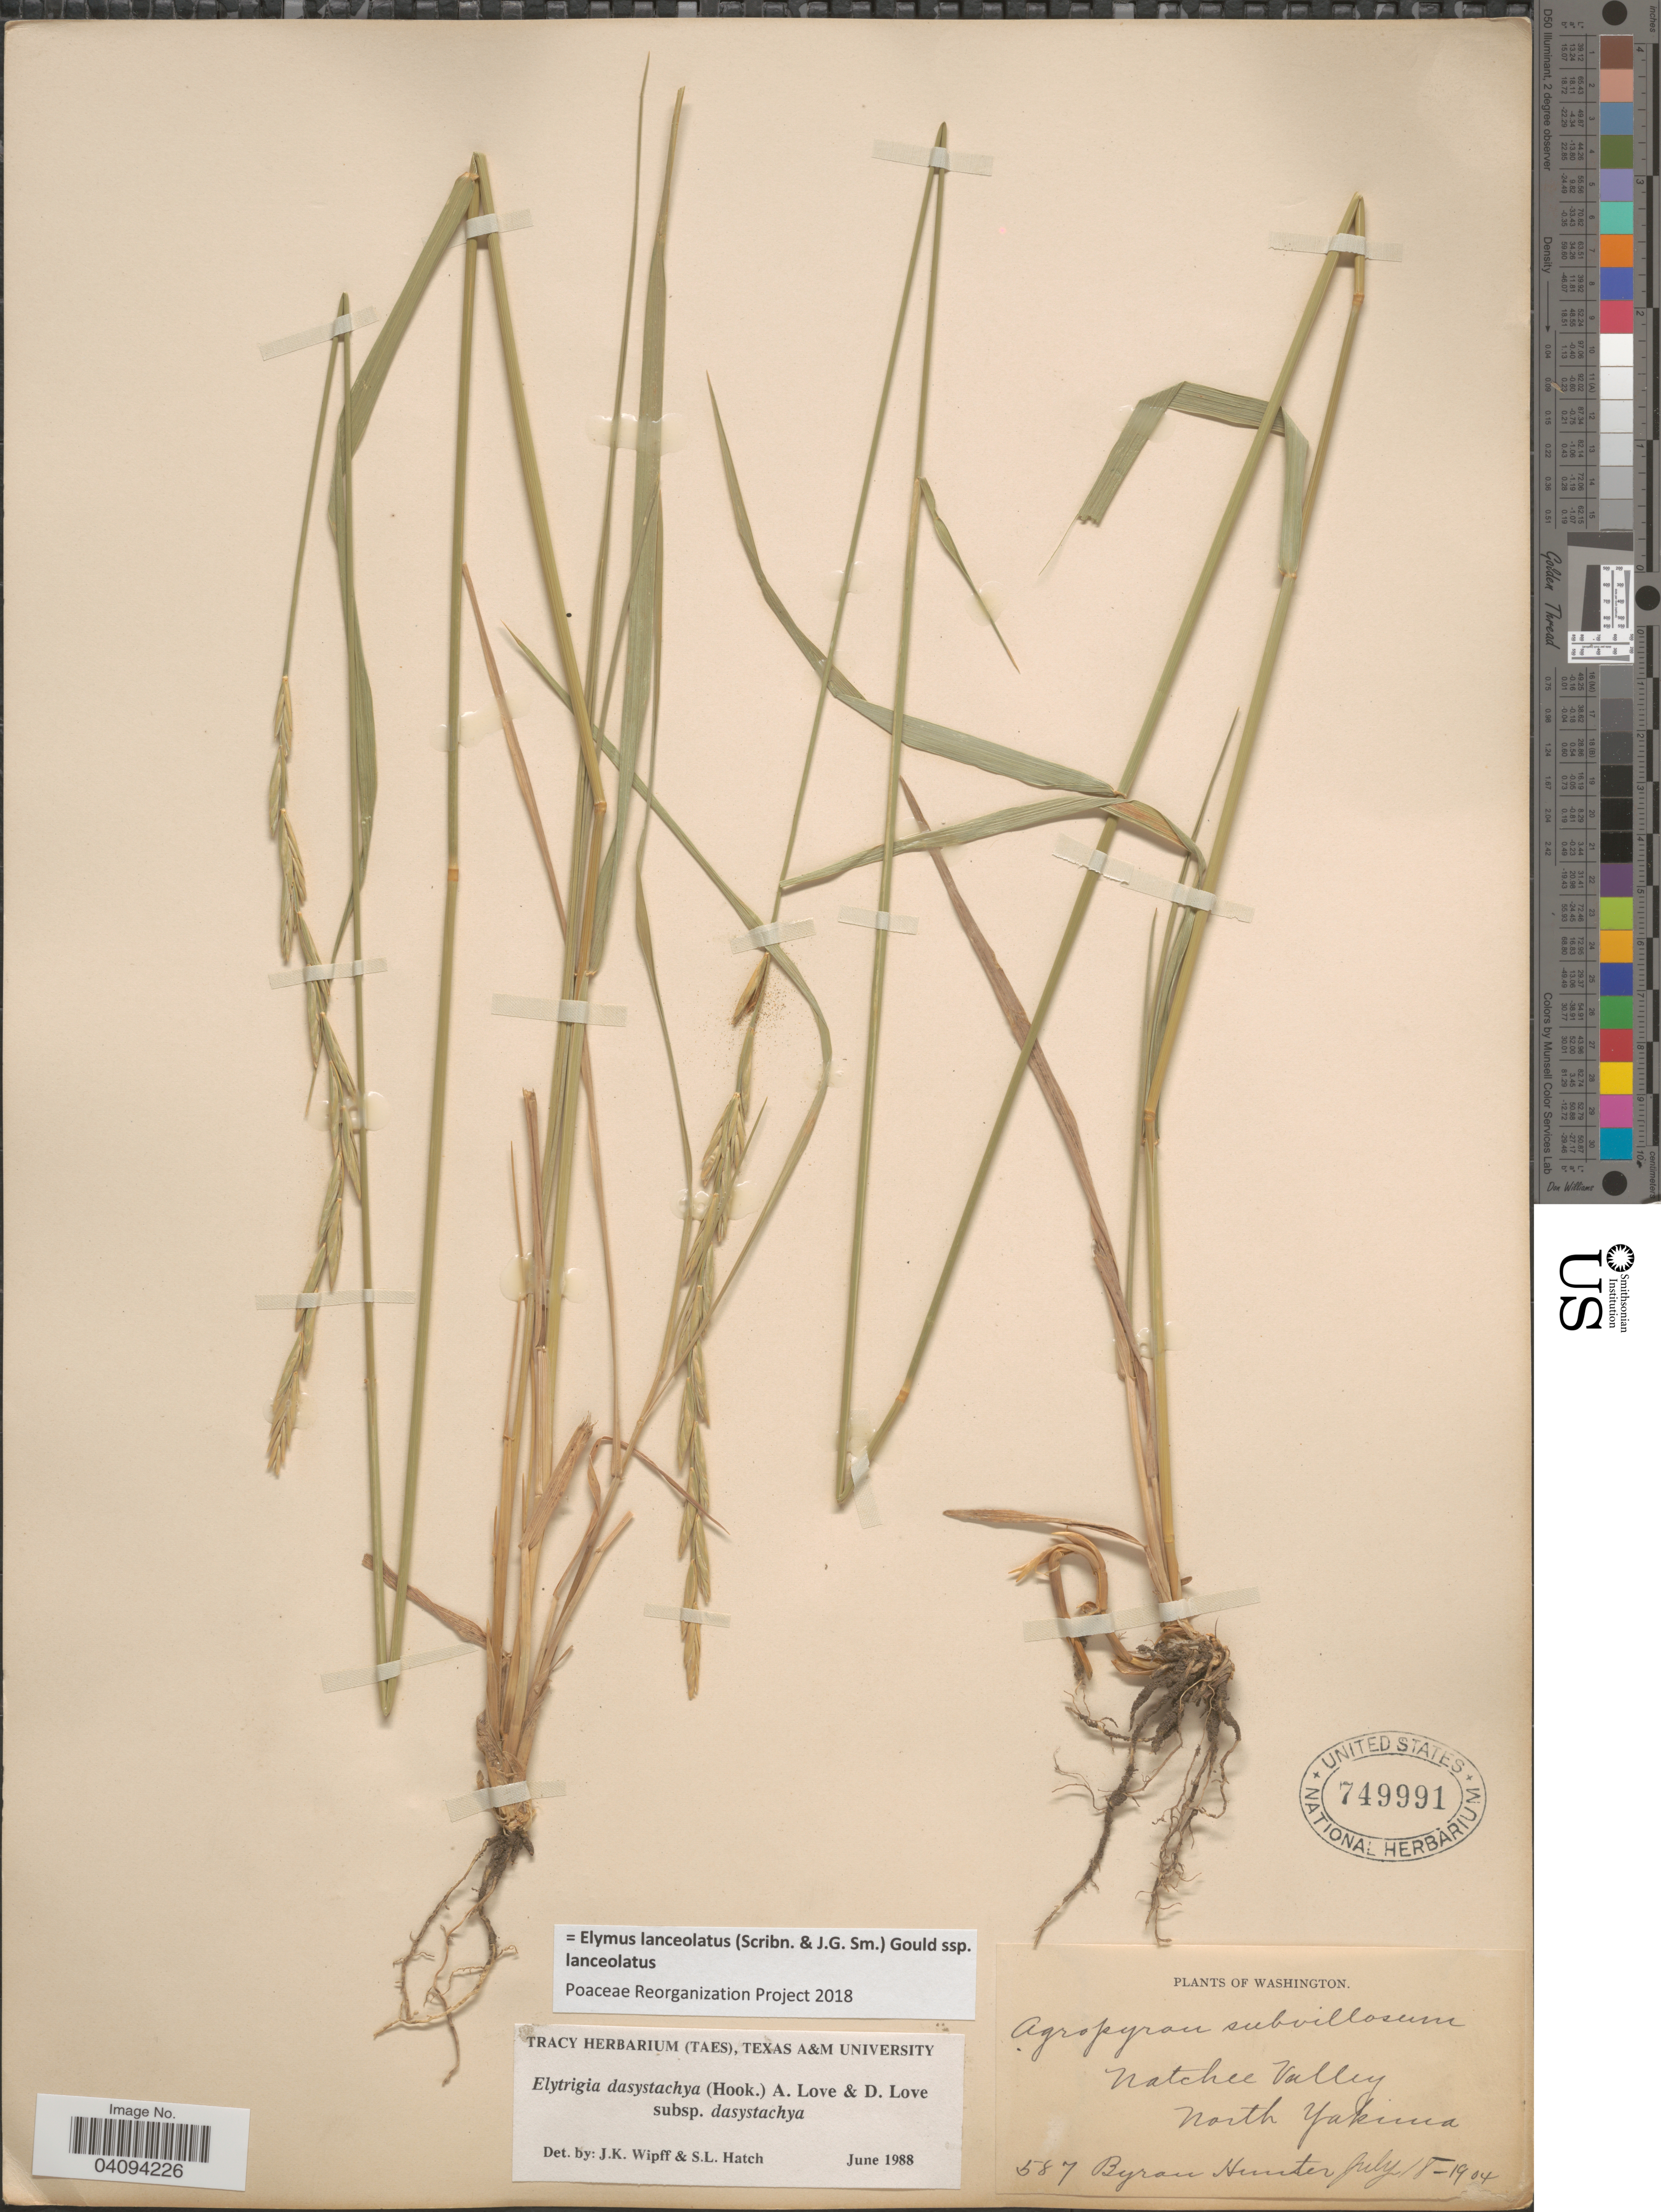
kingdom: Plantae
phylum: Tracheophyta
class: Liliopsida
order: Poales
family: Poaceae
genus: Elymus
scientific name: Elymus lanceolatus subsp. lanceolatus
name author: (Scribn. & J.G. Sm.) Gould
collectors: B. Hunter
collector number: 587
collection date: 1904-07-18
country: United States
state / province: Washington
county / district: Yakima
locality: Natchee Valley. North Yakima.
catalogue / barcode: US 749991